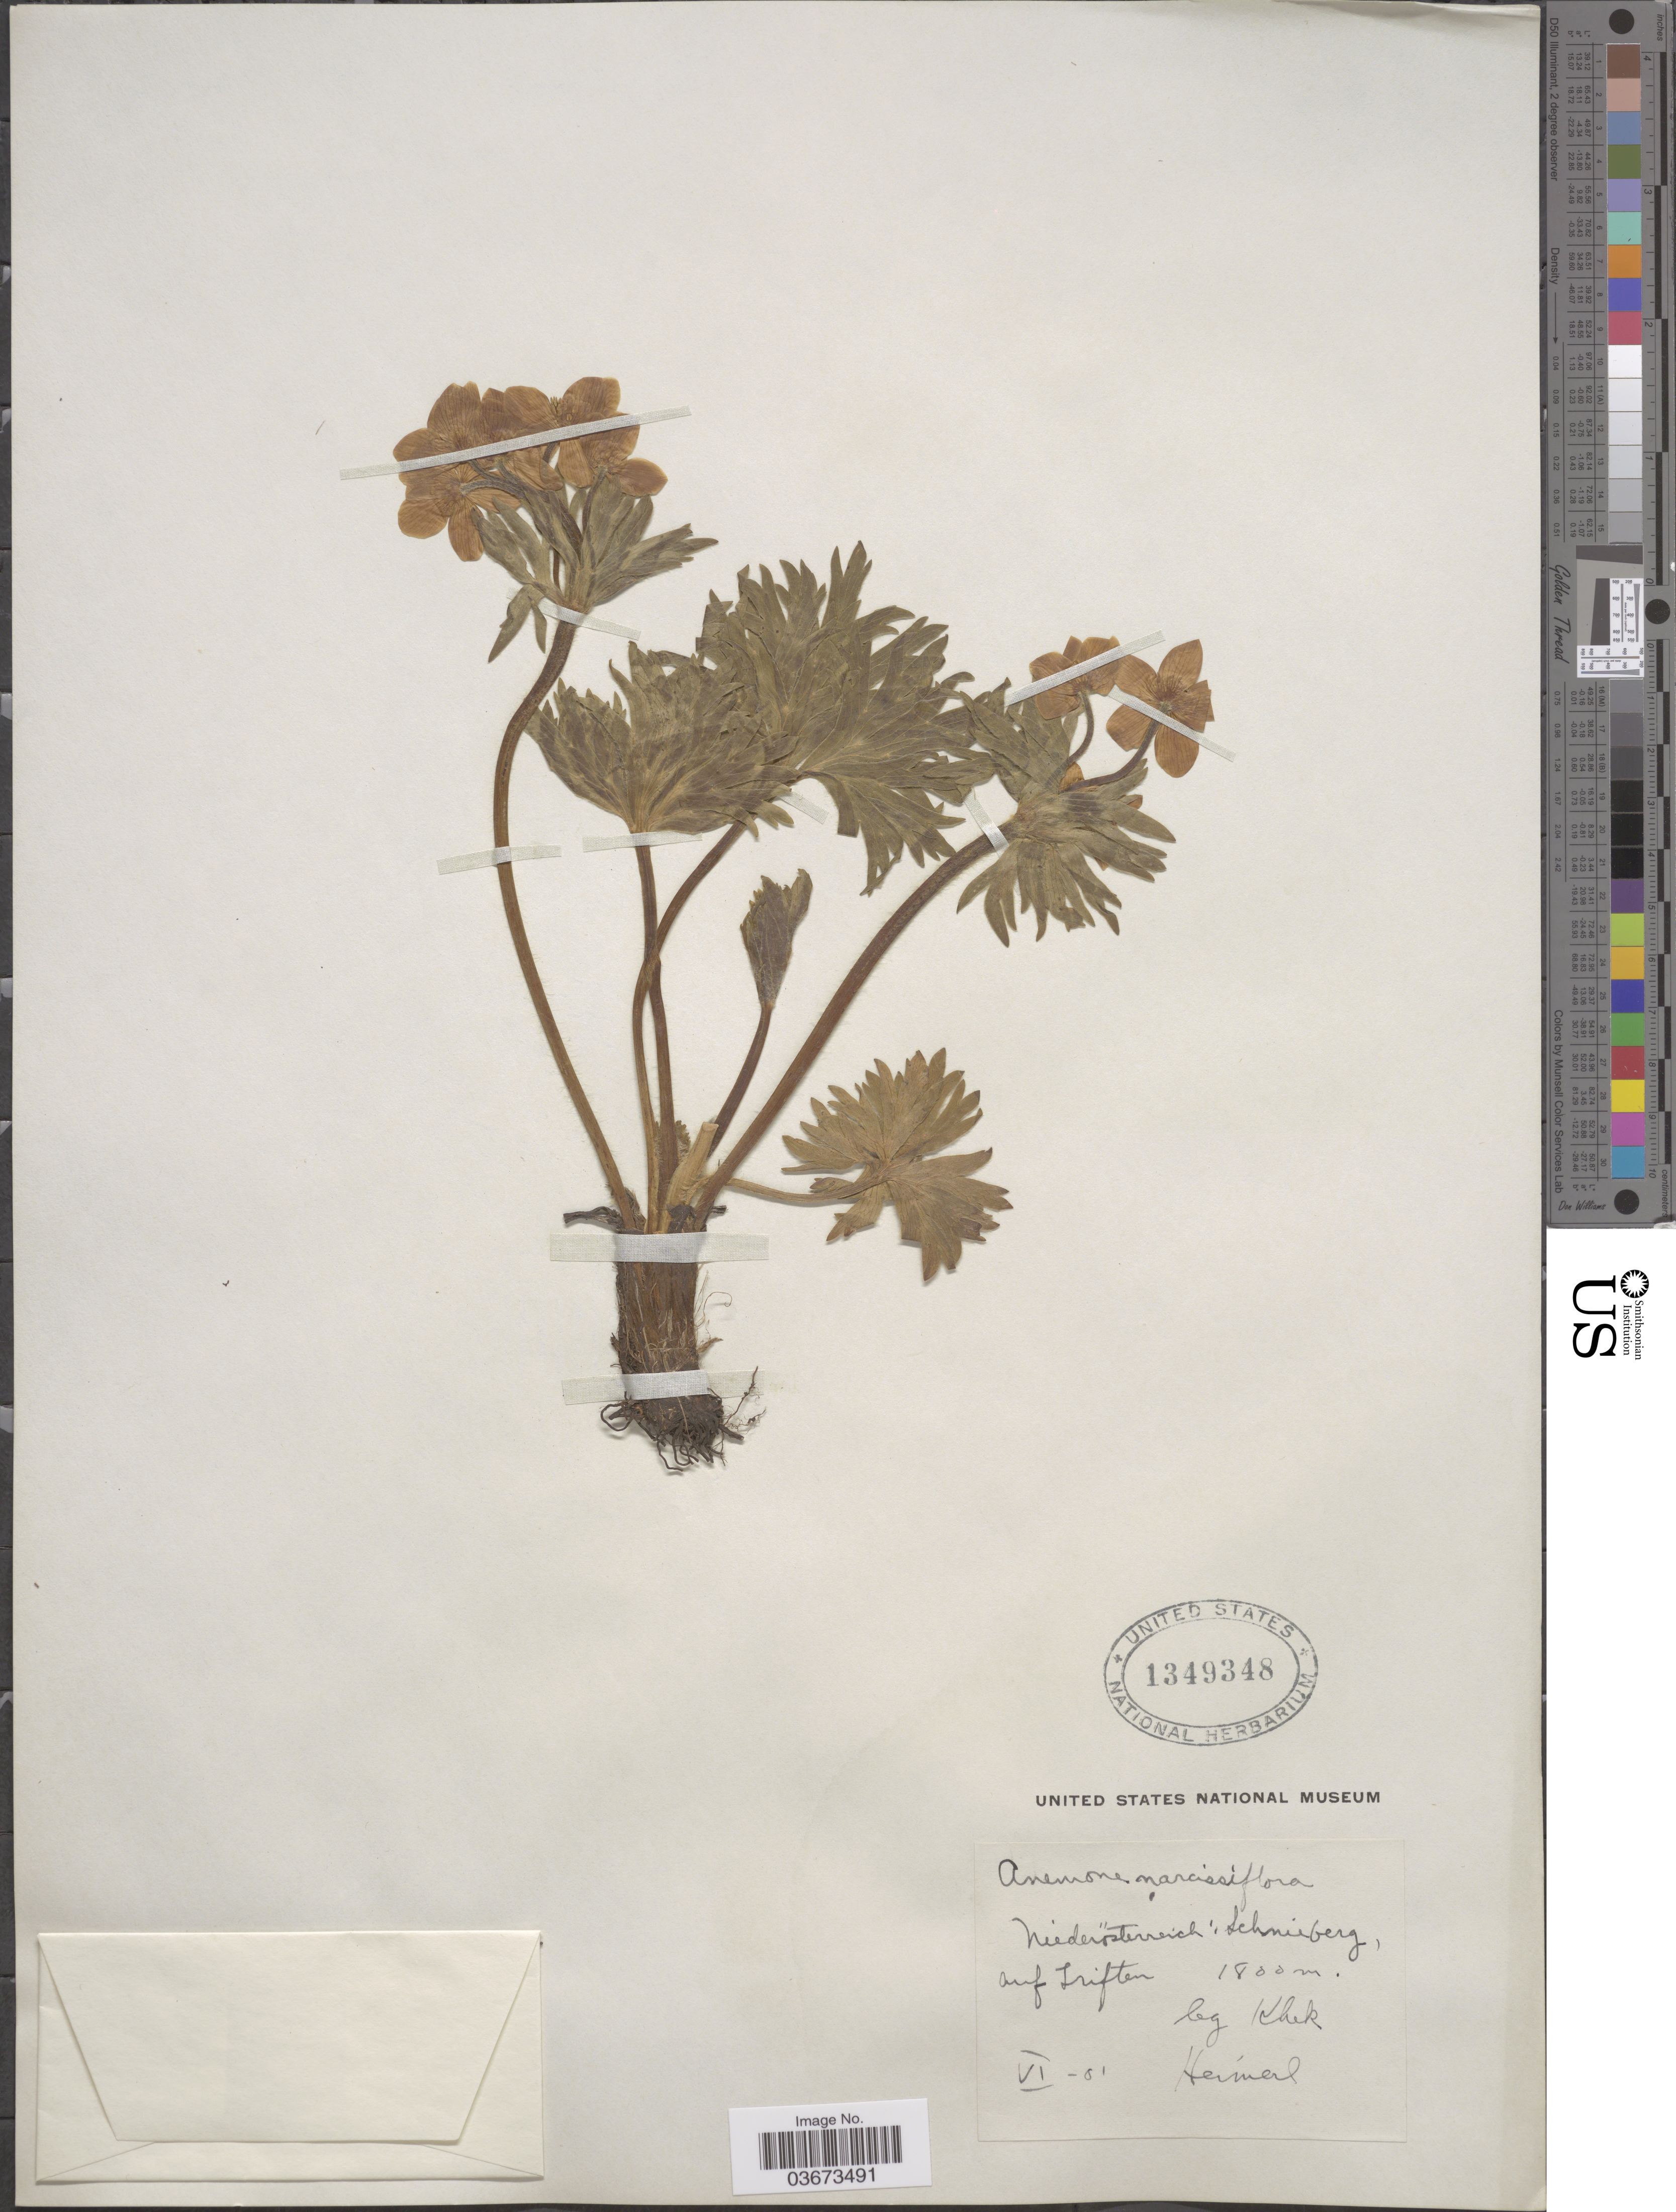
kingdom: Plantae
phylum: Tracheophyta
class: Magnoliopsida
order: Ranunculales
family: Ranunculaceae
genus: Anemone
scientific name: Anemone narcissiflora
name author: L.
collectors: Khek & Heimerl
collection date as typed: Transcribed d/m/y: /6/1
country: Austria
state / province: Niederosterreich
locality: Schneiberg, auf Triften.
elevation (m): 1800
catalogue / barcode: US 1349348